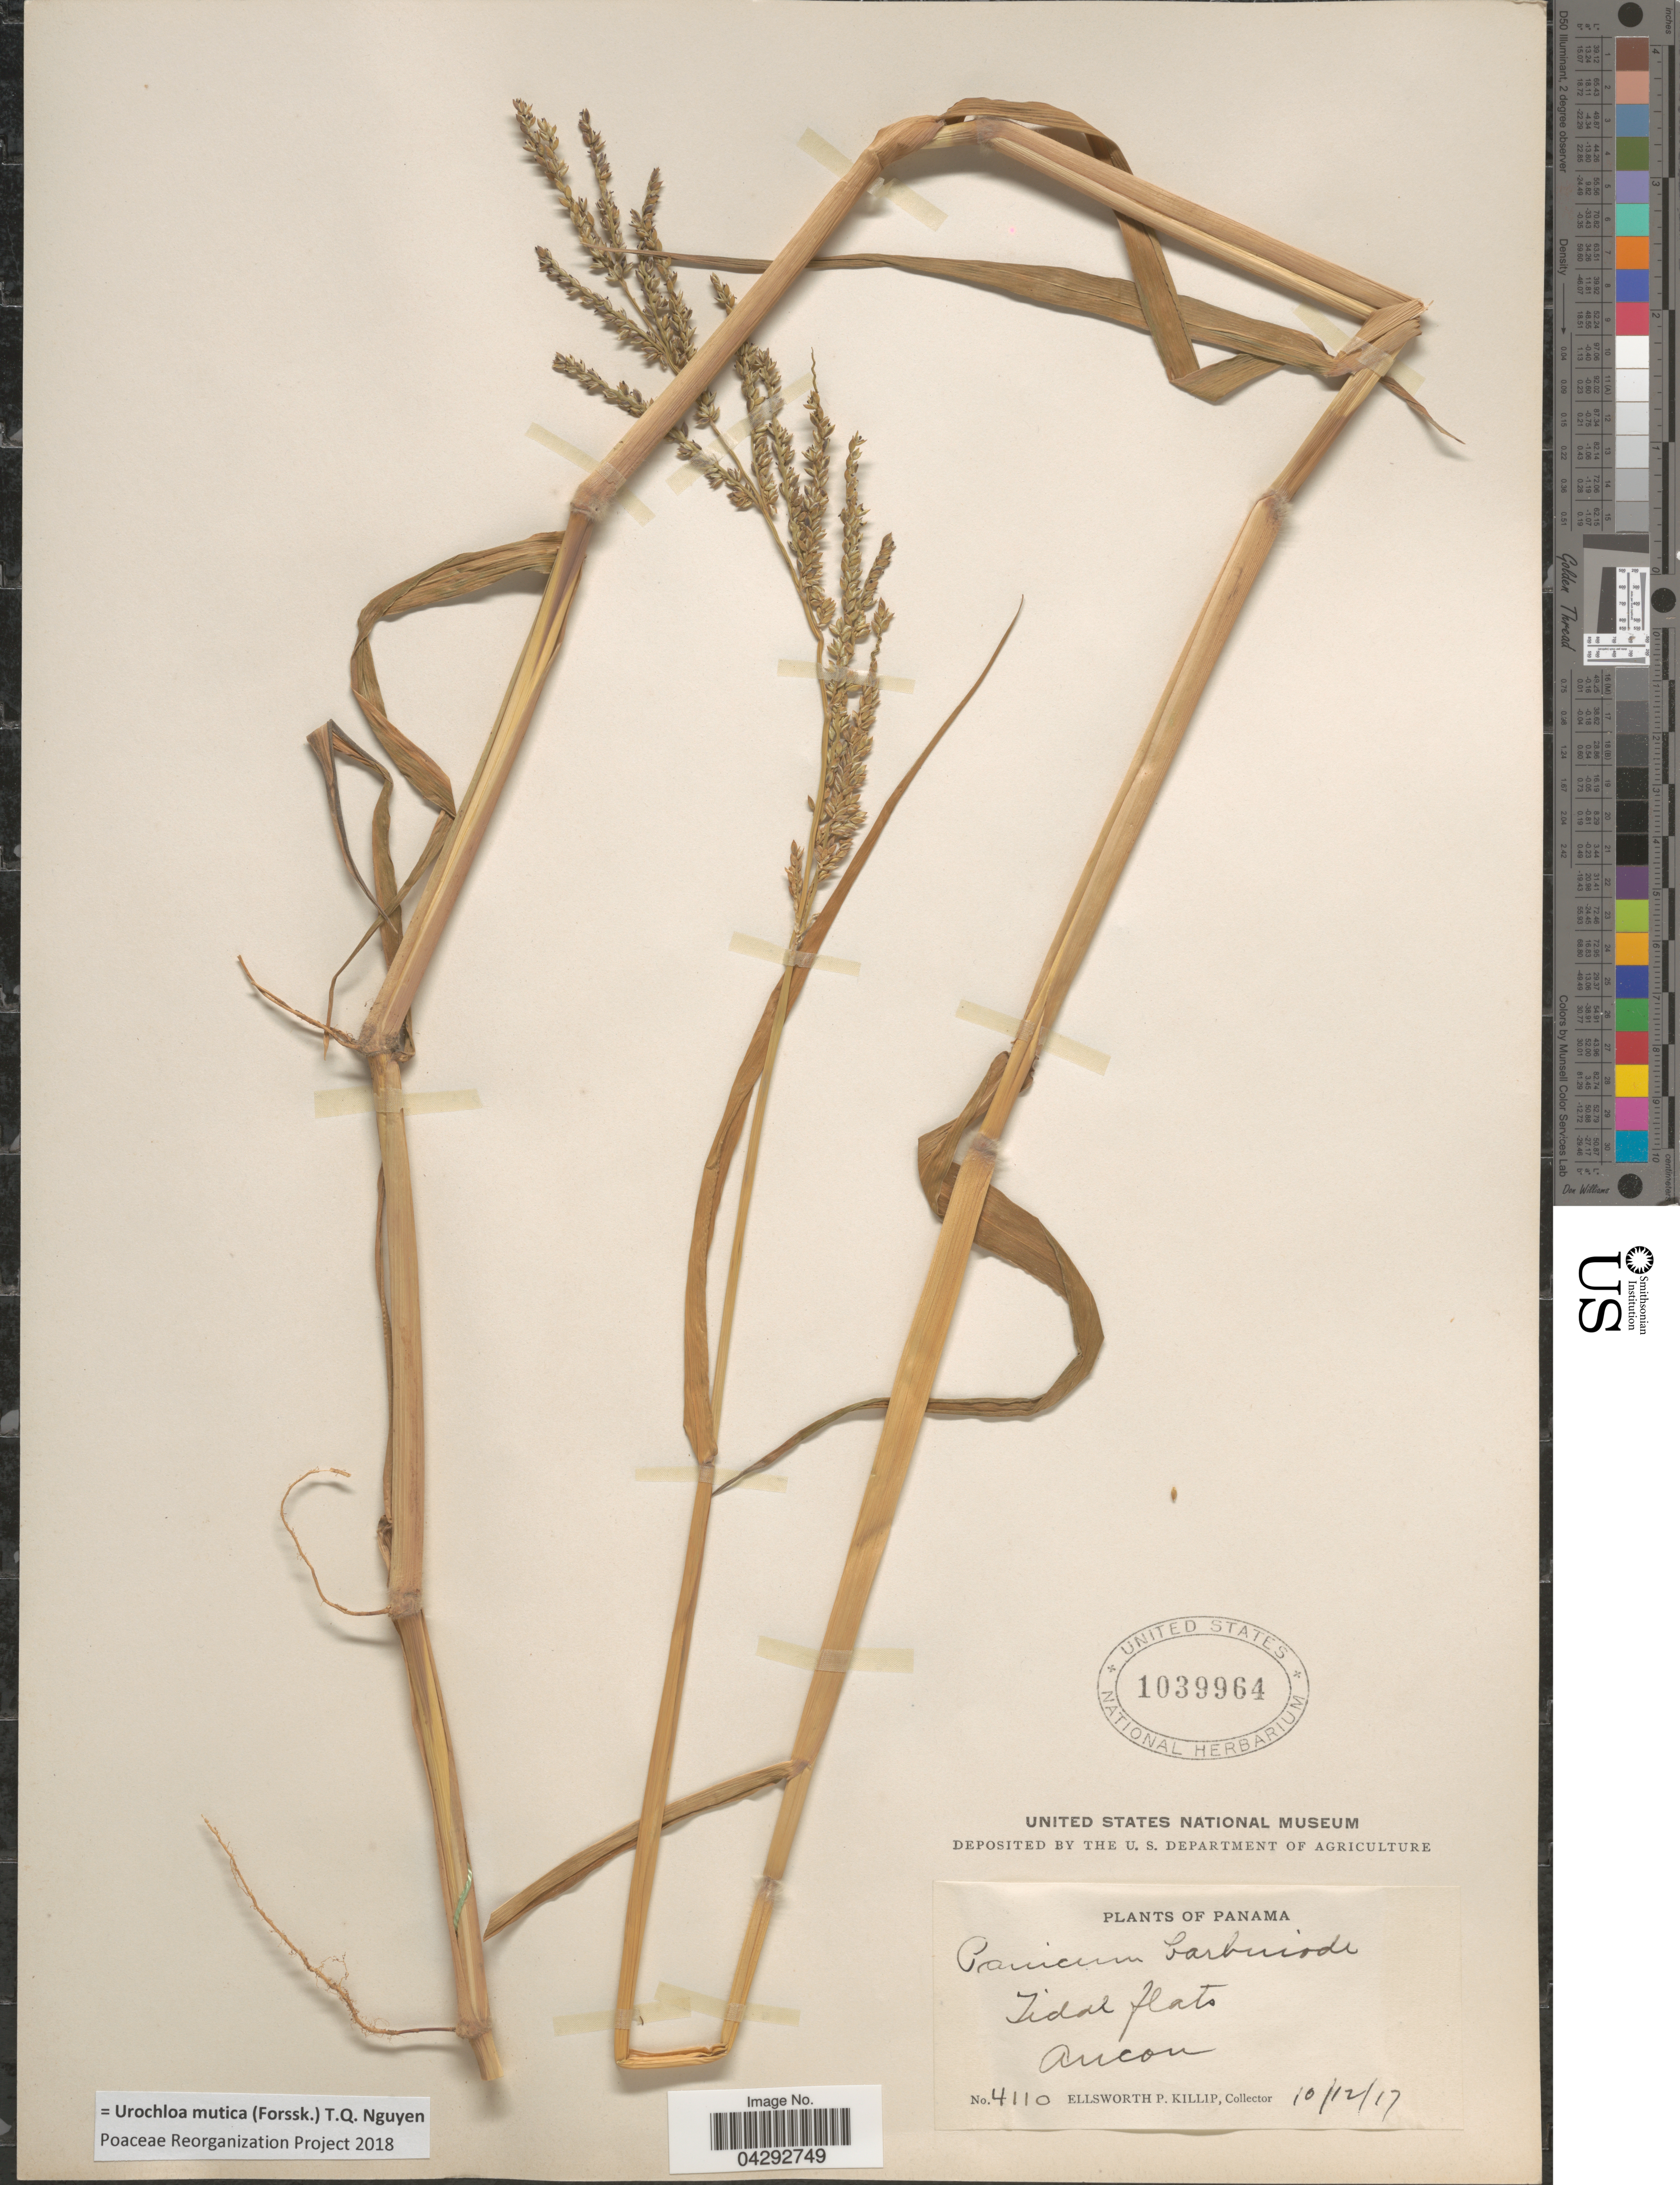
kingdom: Plantae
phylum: Tracheophyta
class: Liliopsida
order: Poales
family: Poaceae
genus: Urochloa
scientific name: Urochloa mutica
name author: (Forssk.) T.Q. Nguyen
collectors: E. P. Killip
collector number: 4110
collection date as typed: Transcribed d/m/y: 10/12/17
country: Panama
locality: Ancon.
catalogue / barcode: US 1039964